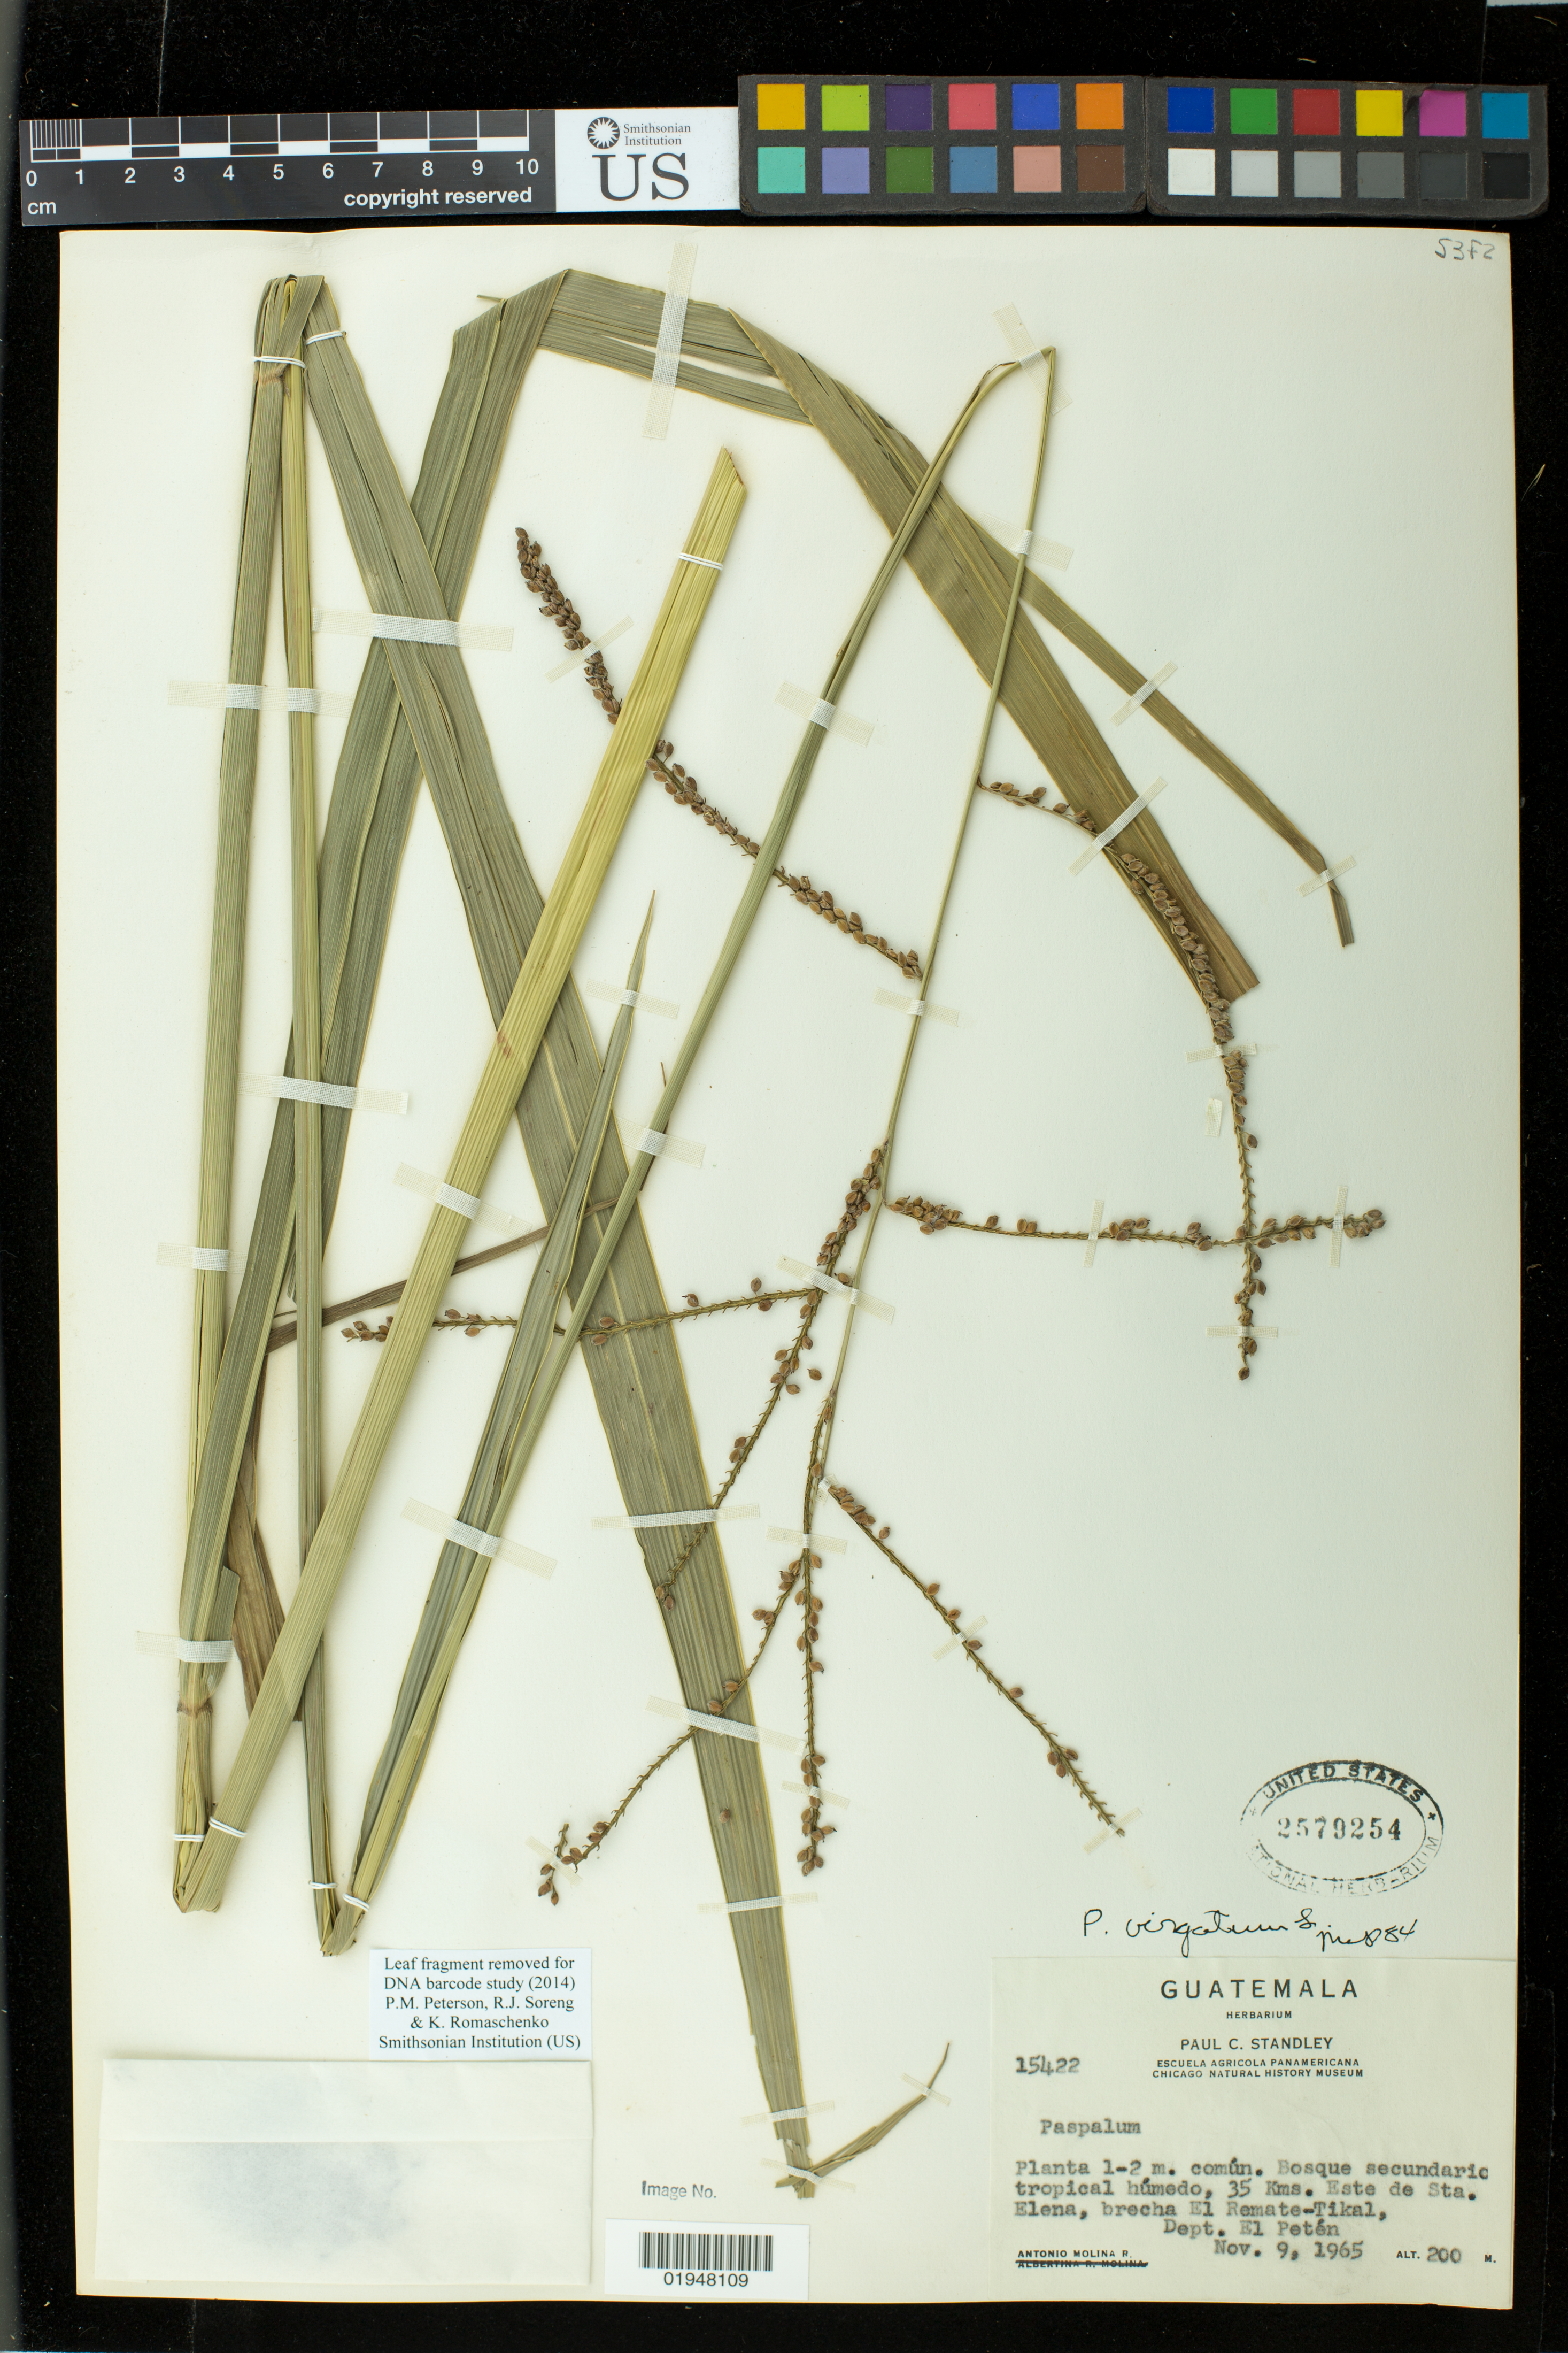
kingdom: Plantae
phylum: Tracheophyta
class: Liliopsida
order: Poales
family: Poaceae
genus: Paspalum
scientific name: Paspalum virgatum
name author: L.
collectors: A. Molina R.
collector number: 15422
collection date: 1965-11-09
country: Guatemala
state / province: El Petén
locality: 35 kms. Este de Sta. Elena, brecha El Remate-Tikal, Dept. El Petén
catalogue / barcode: US 2579254